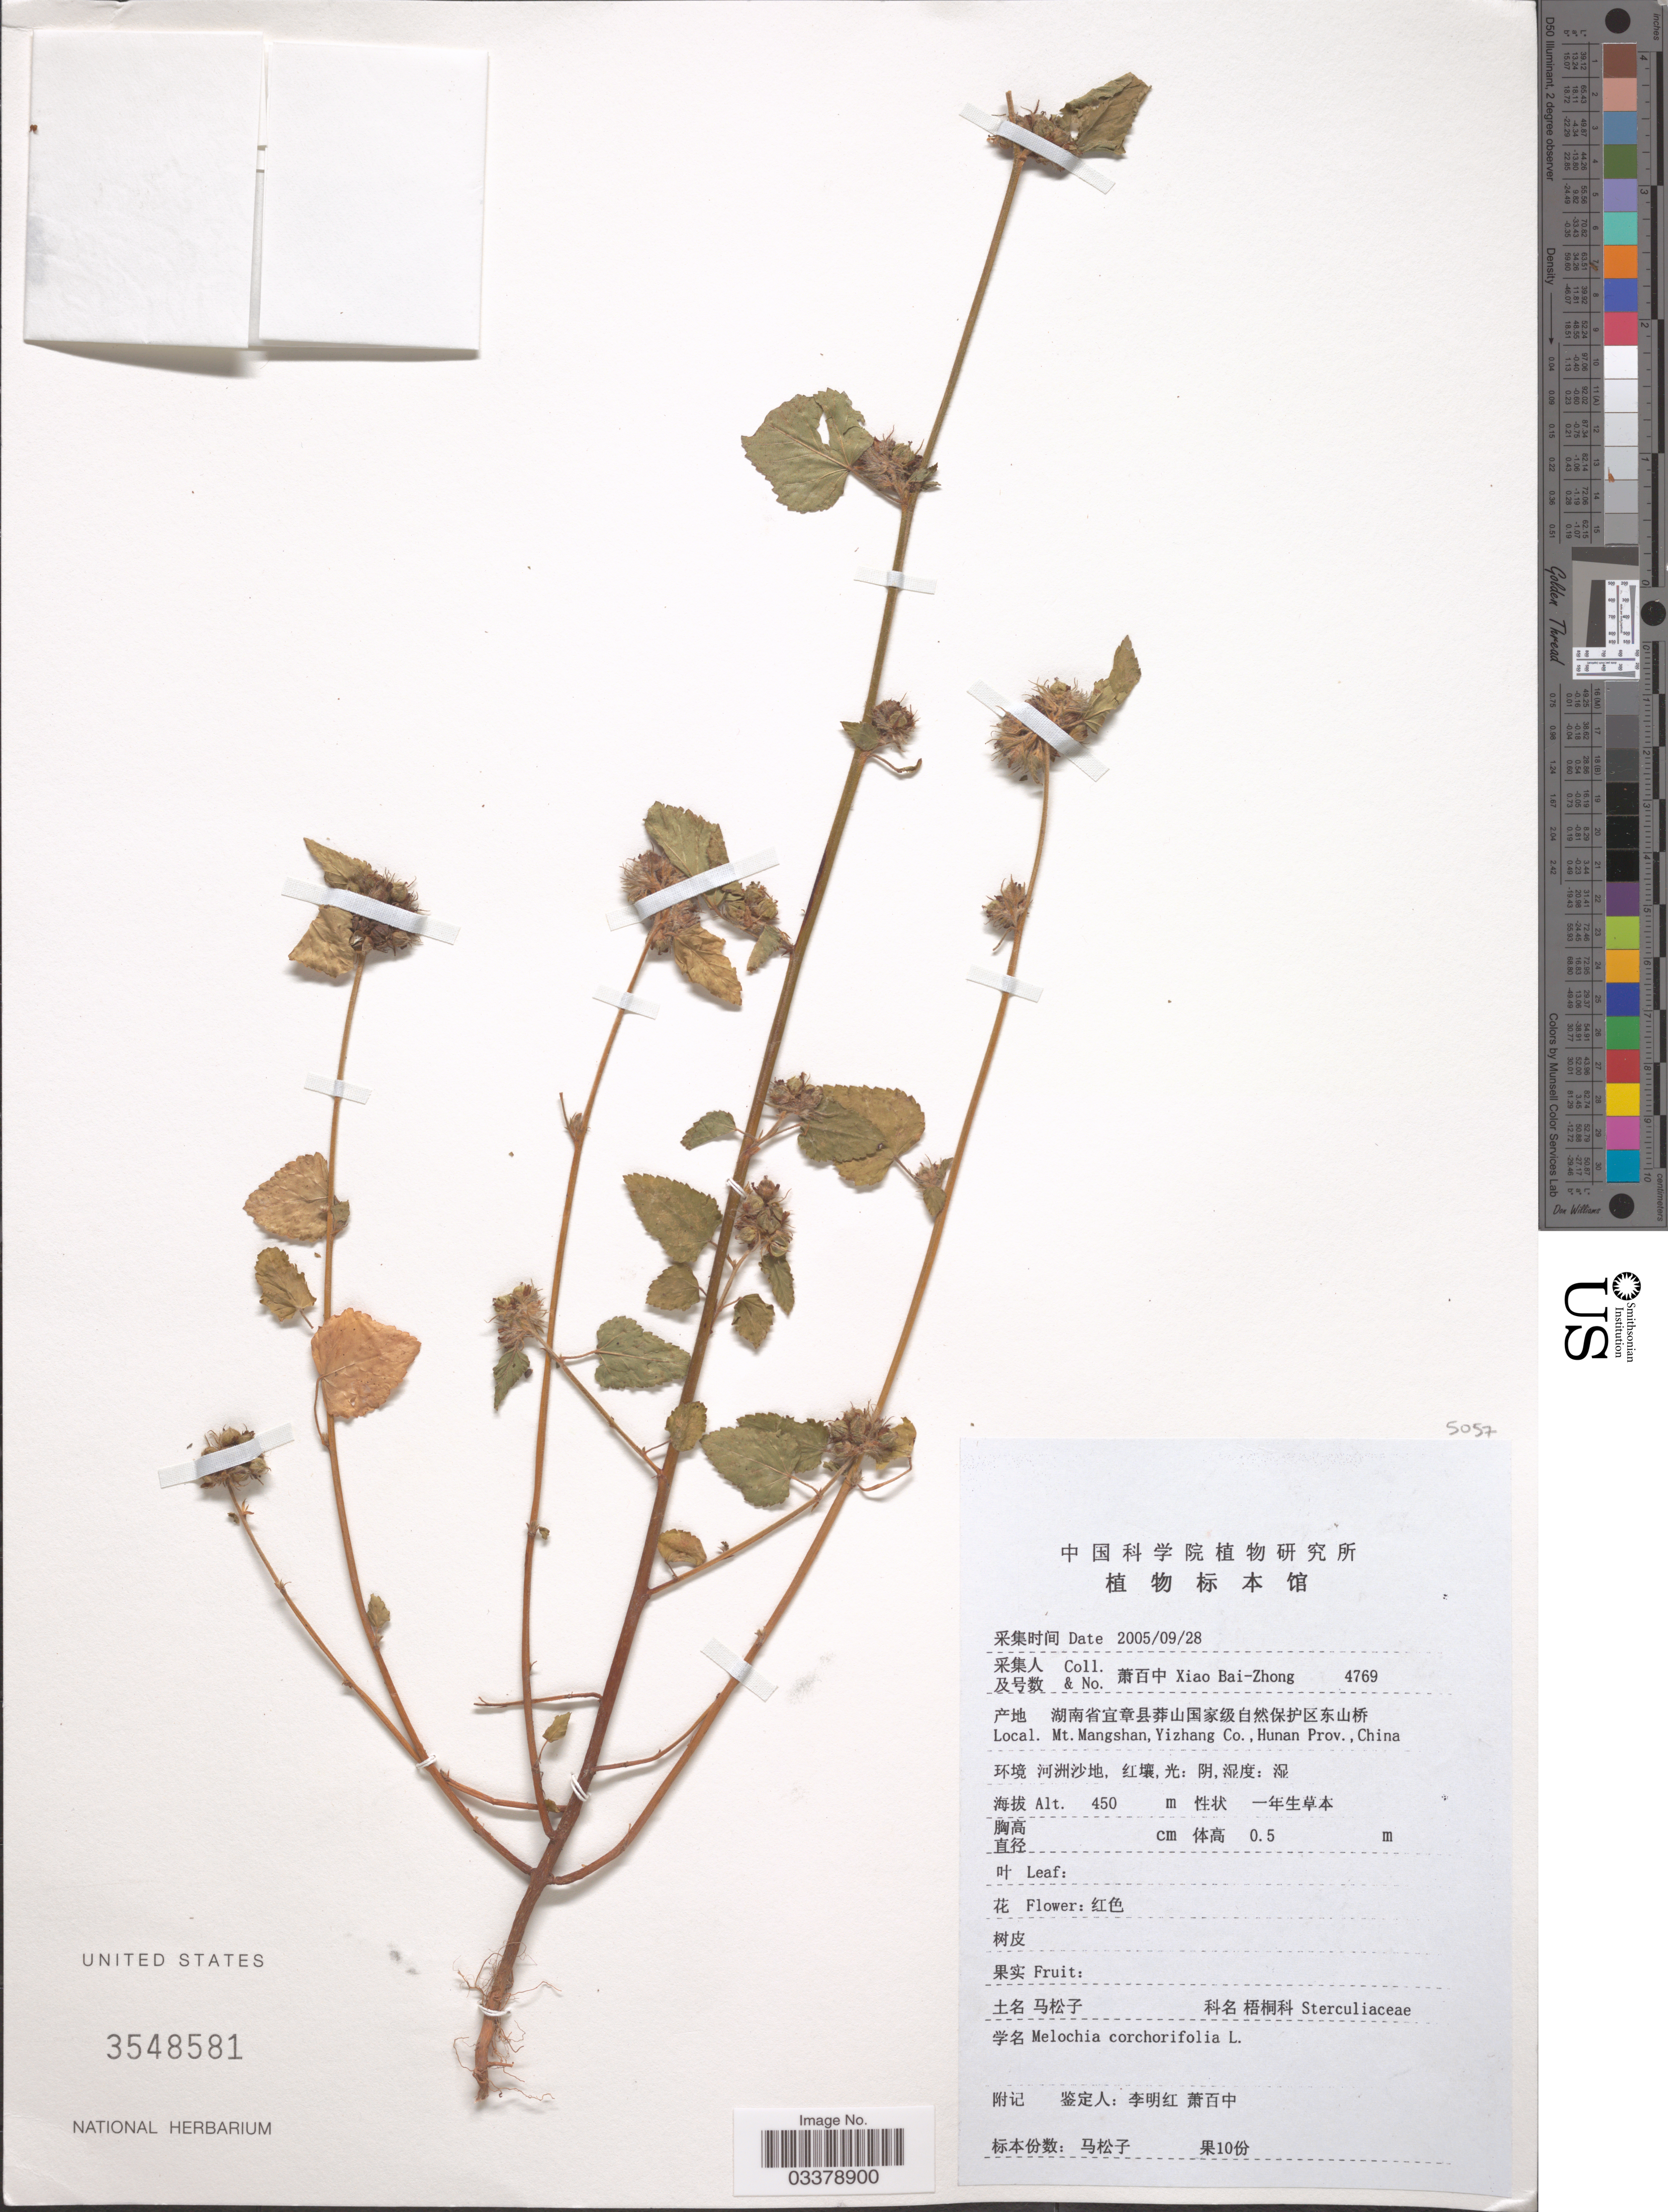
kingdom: Plantae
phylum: Tracheophyta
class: Magnoliopsida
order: Malvales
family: Malvaceae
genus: Melochia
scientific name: Melochia corchorifolia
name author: L.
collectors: B. Z. Xiao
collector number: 4769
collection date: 2005-09-28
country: China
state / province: Hunan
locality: Mt. Mangshan, Yizhang Co.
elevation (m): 450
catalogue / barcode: US 3548581